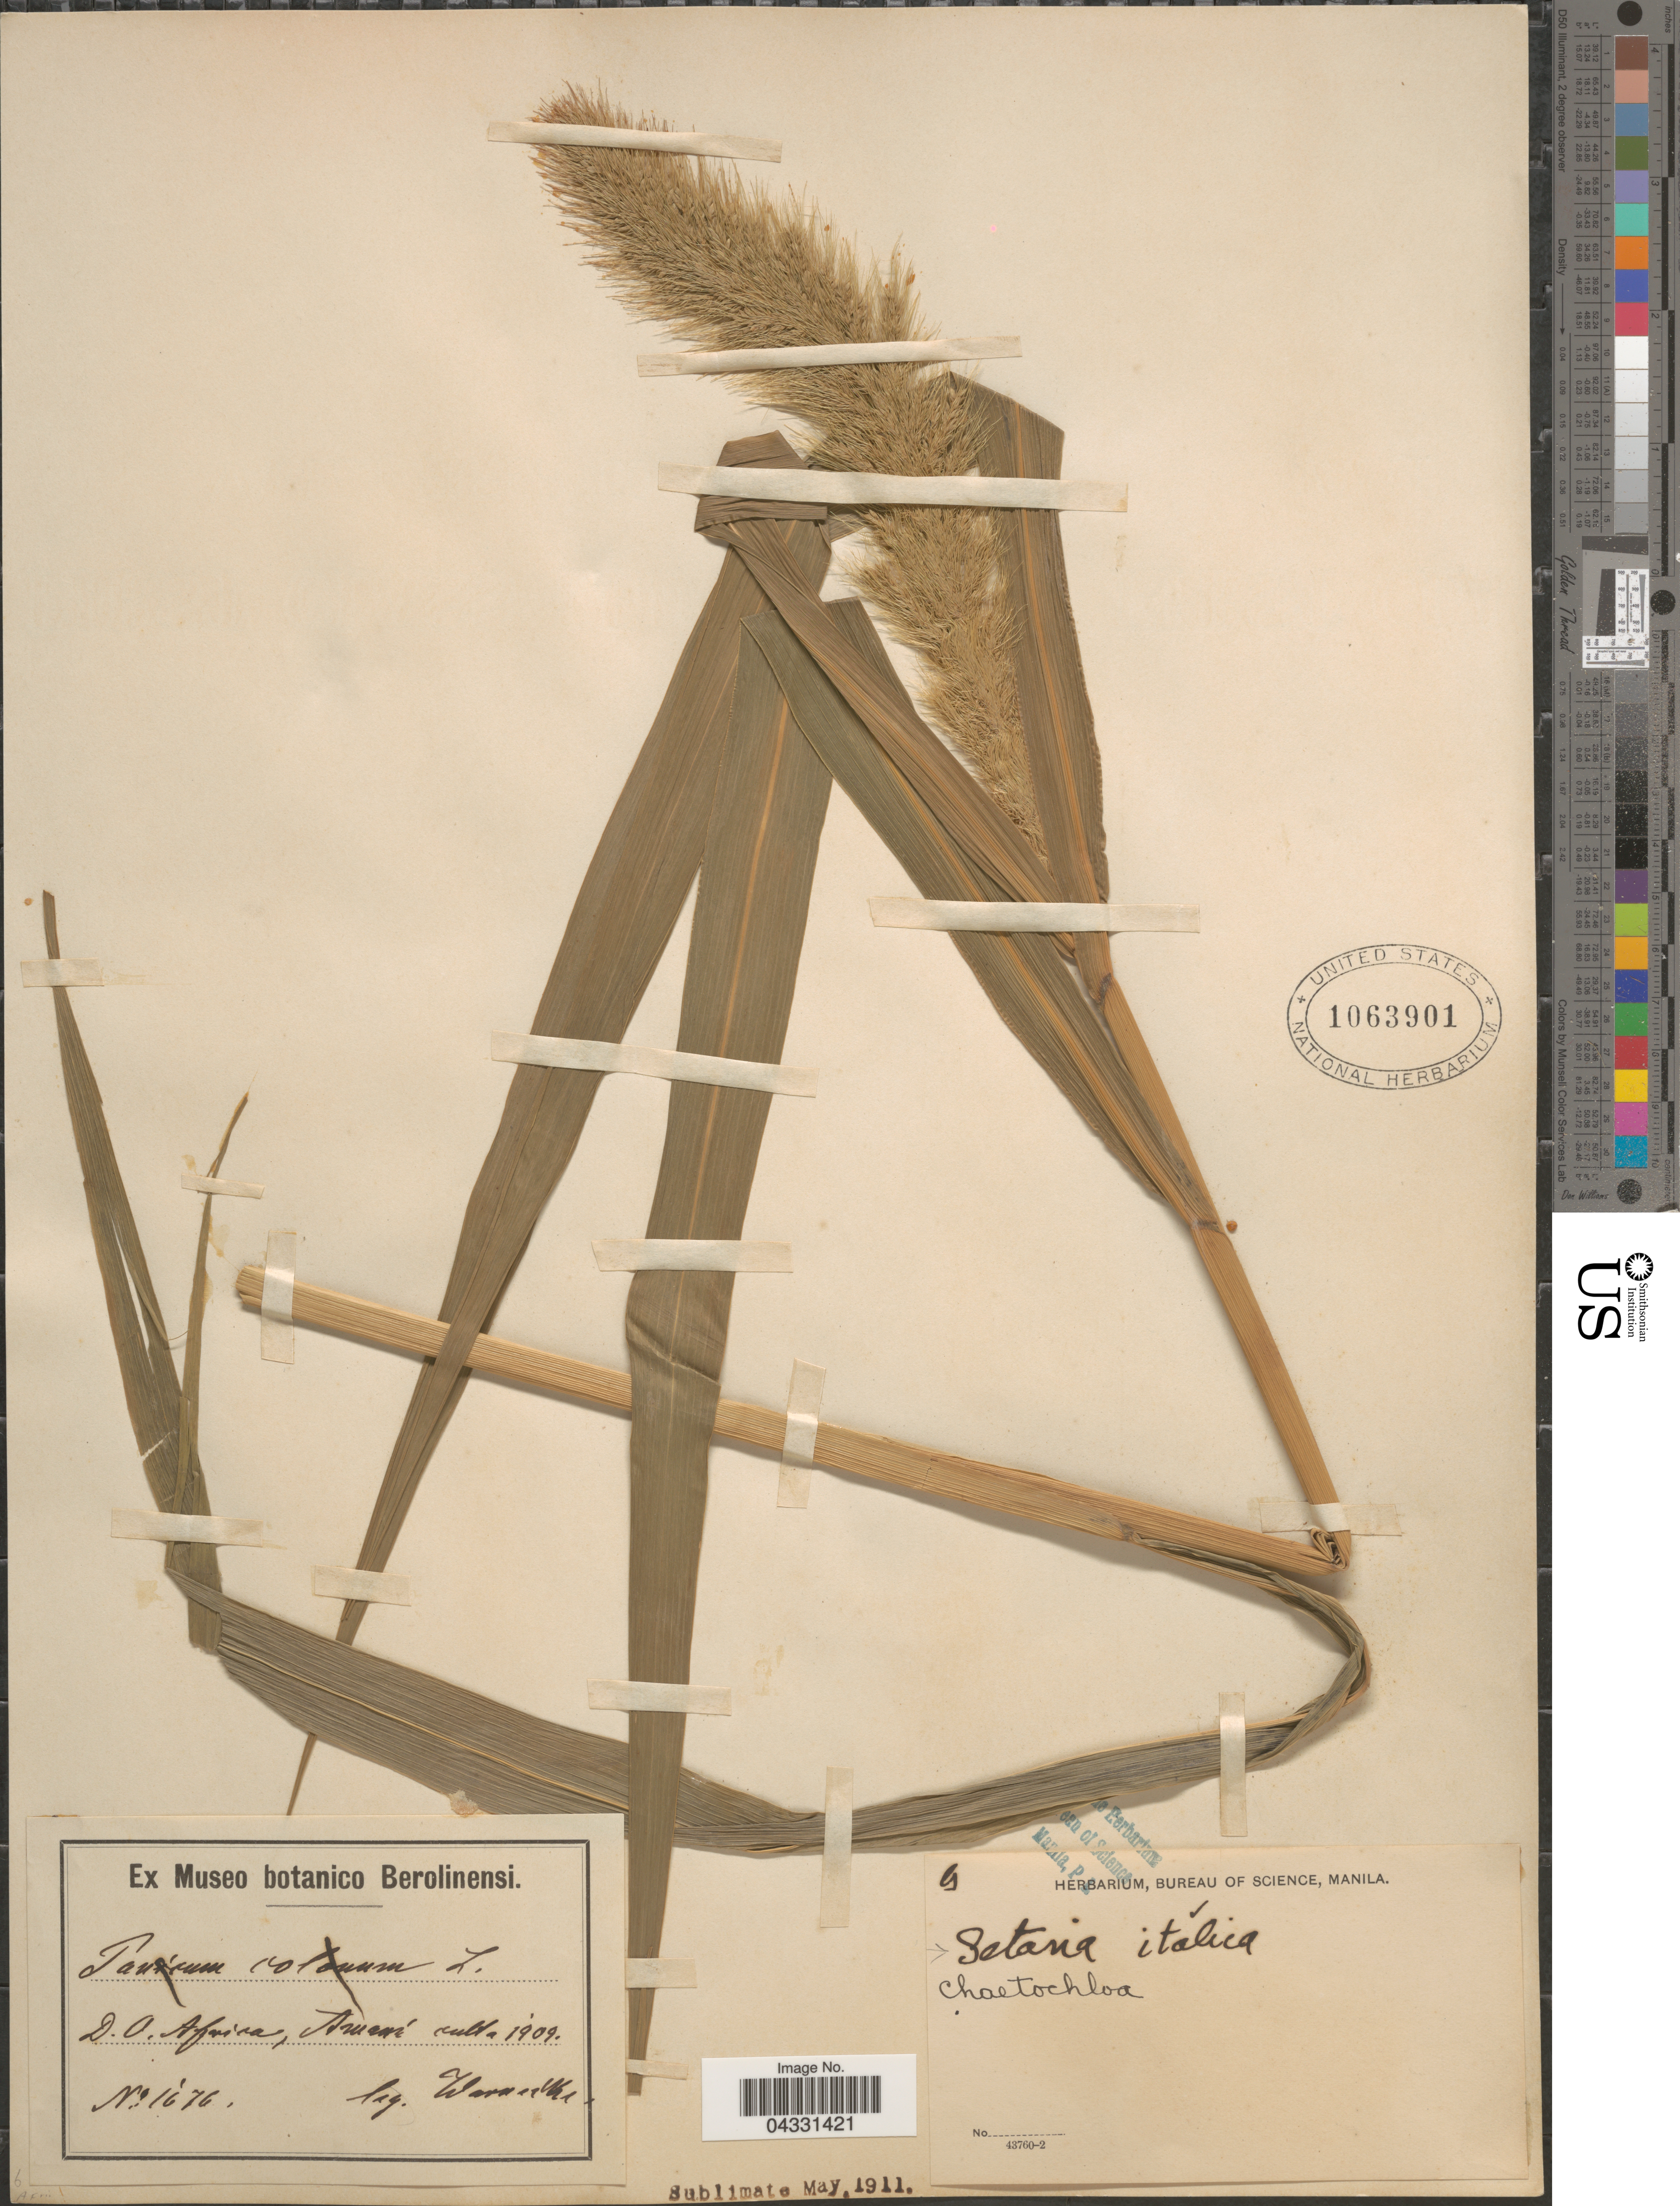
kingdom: Plantae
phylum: Tracheophyta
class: Liliopsida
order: Poales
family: Poaceae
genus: Setaria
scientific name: Setaria italica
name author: (L.) P. Beauv.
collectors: -. Warnecke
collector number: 1676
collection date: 1909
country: Tanzania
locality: D. O. Africa., Amani cult.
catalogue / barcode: US 1063901